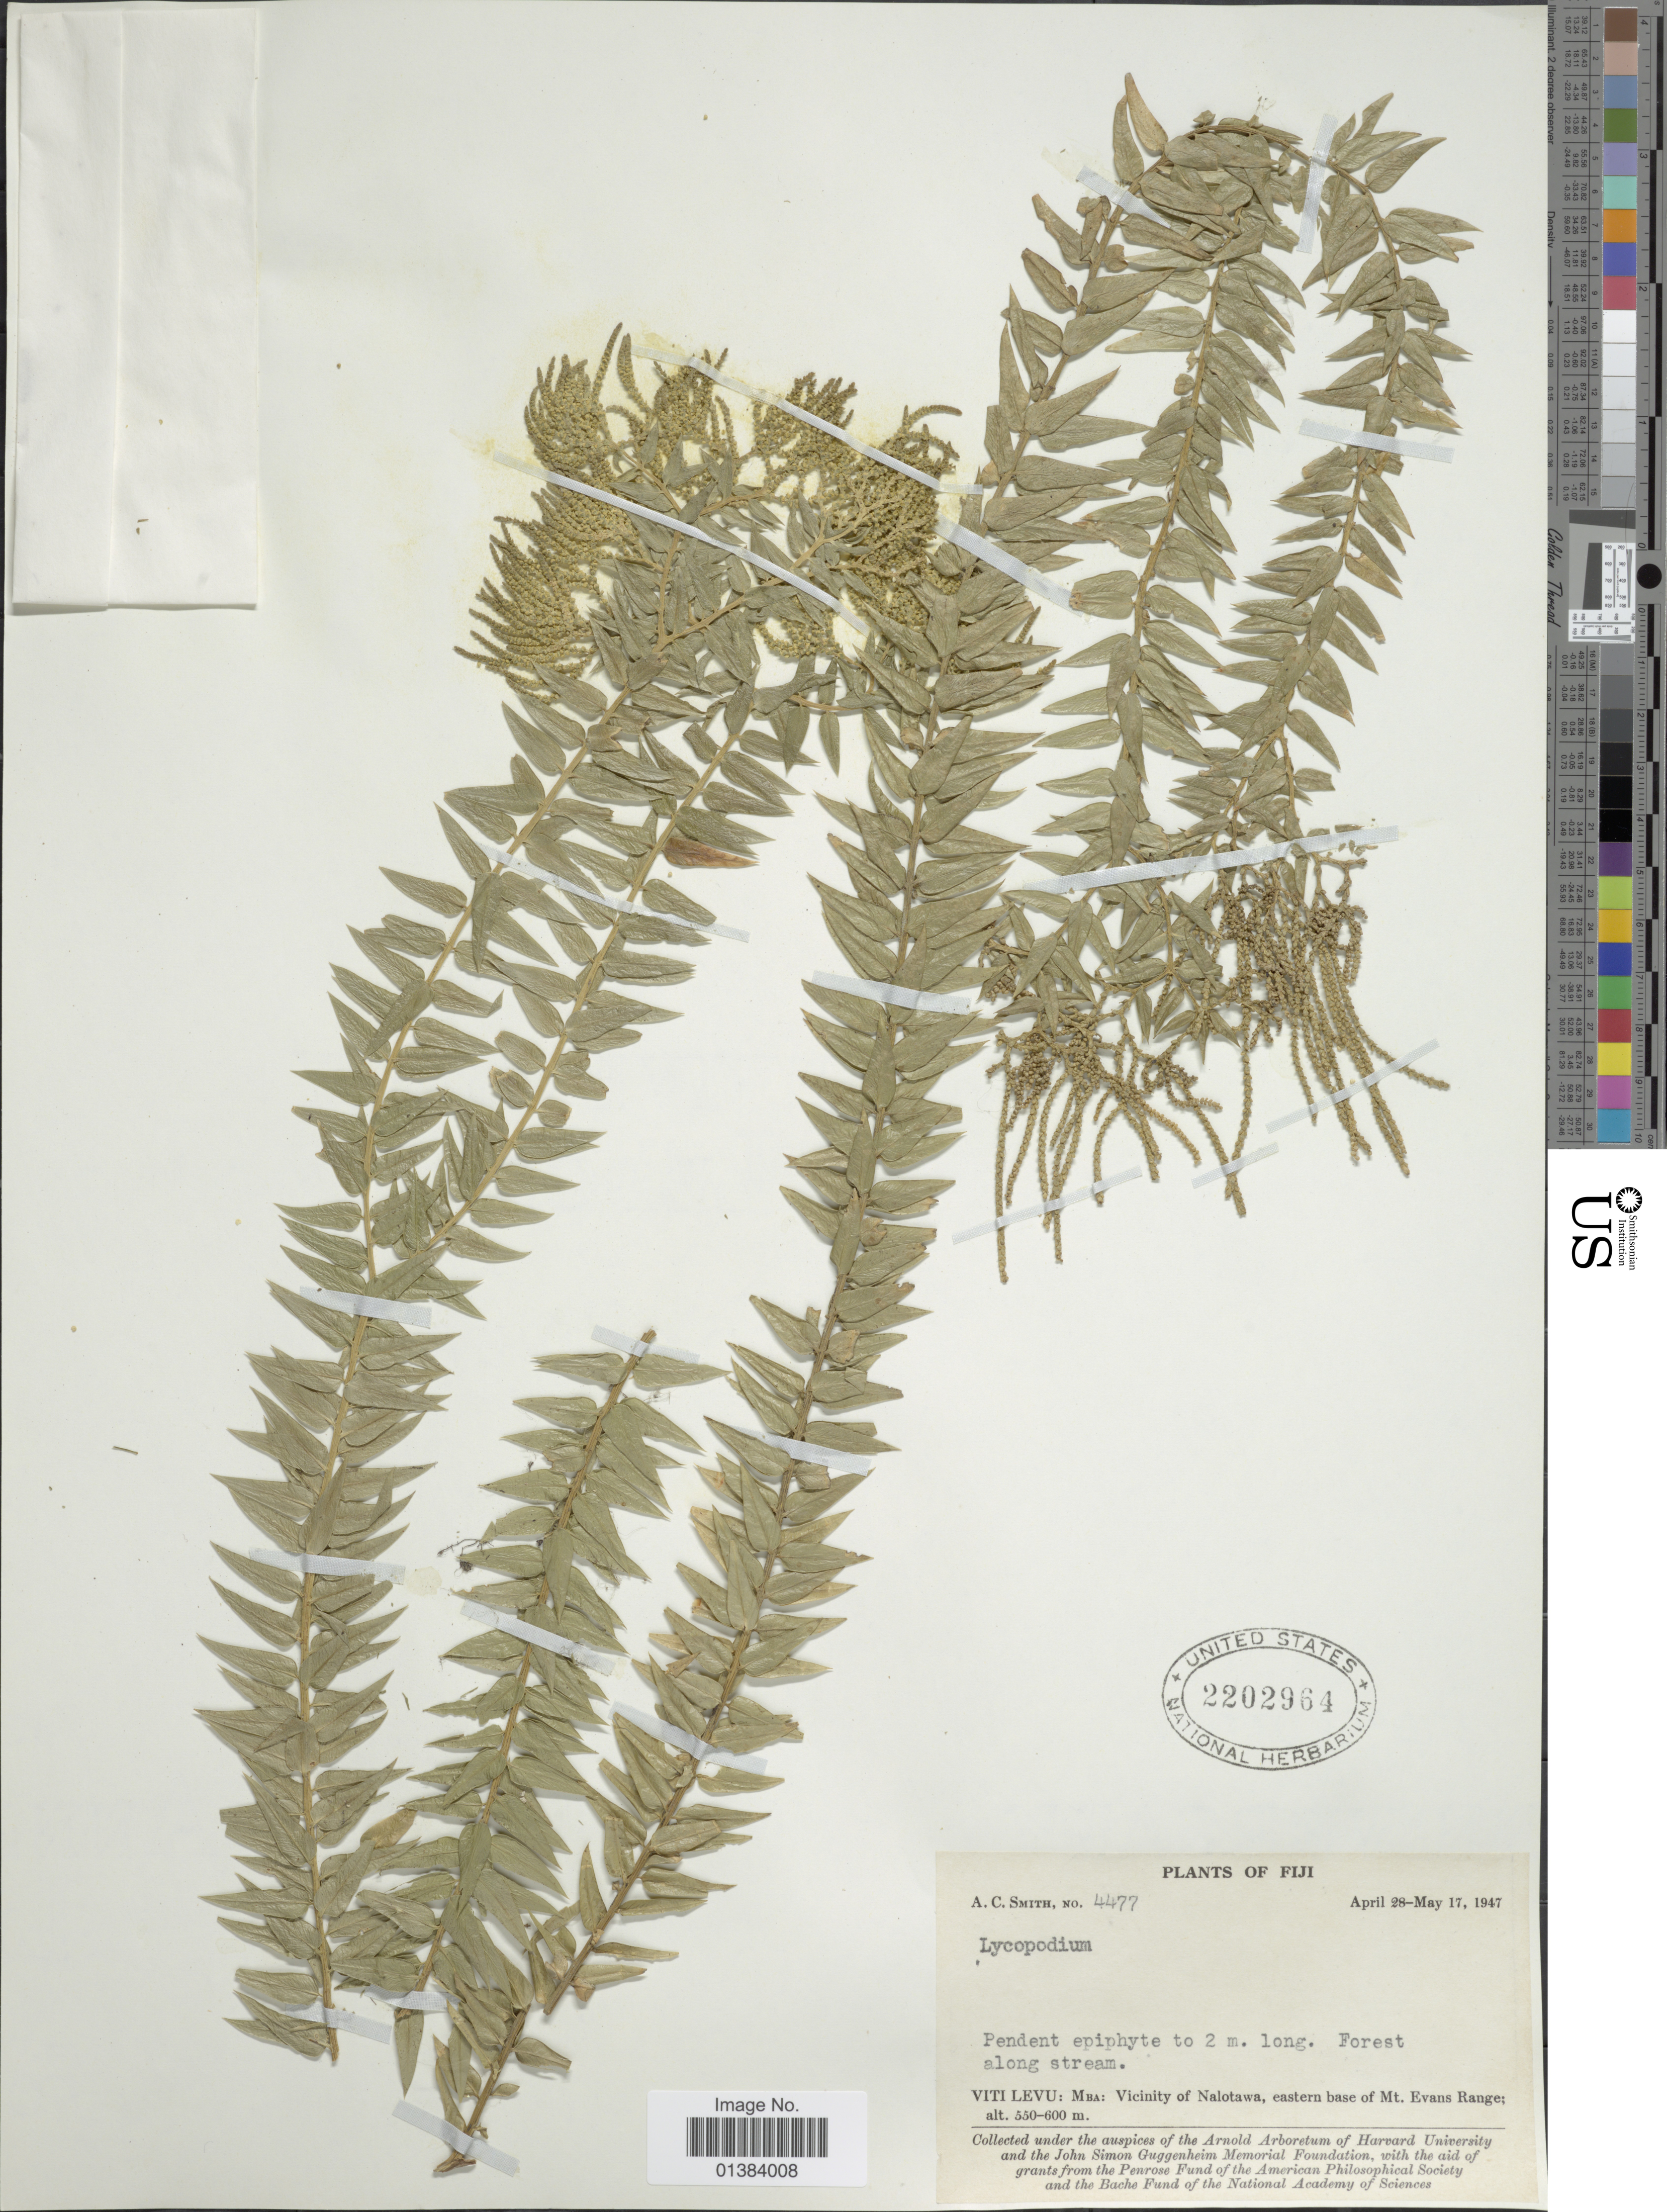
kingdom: Plantae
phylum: Tracheophyta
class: Lycopodiopsida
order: Lycopodiales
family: Lycopodiaceae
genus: Phlegmariurus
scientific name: Phlegmariurus trifoliatus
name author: (Copel.) A. R. Field & Bostock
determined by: Field, A. R.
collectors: A. C. Smith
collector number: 4477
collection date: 1947-04-28/1947-05-17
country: Fiji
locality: Viti Levu: Mba: Vicinity of Nalotawa, eastern base of Mt. Evans Range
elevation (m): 550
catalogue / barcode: US 2202964